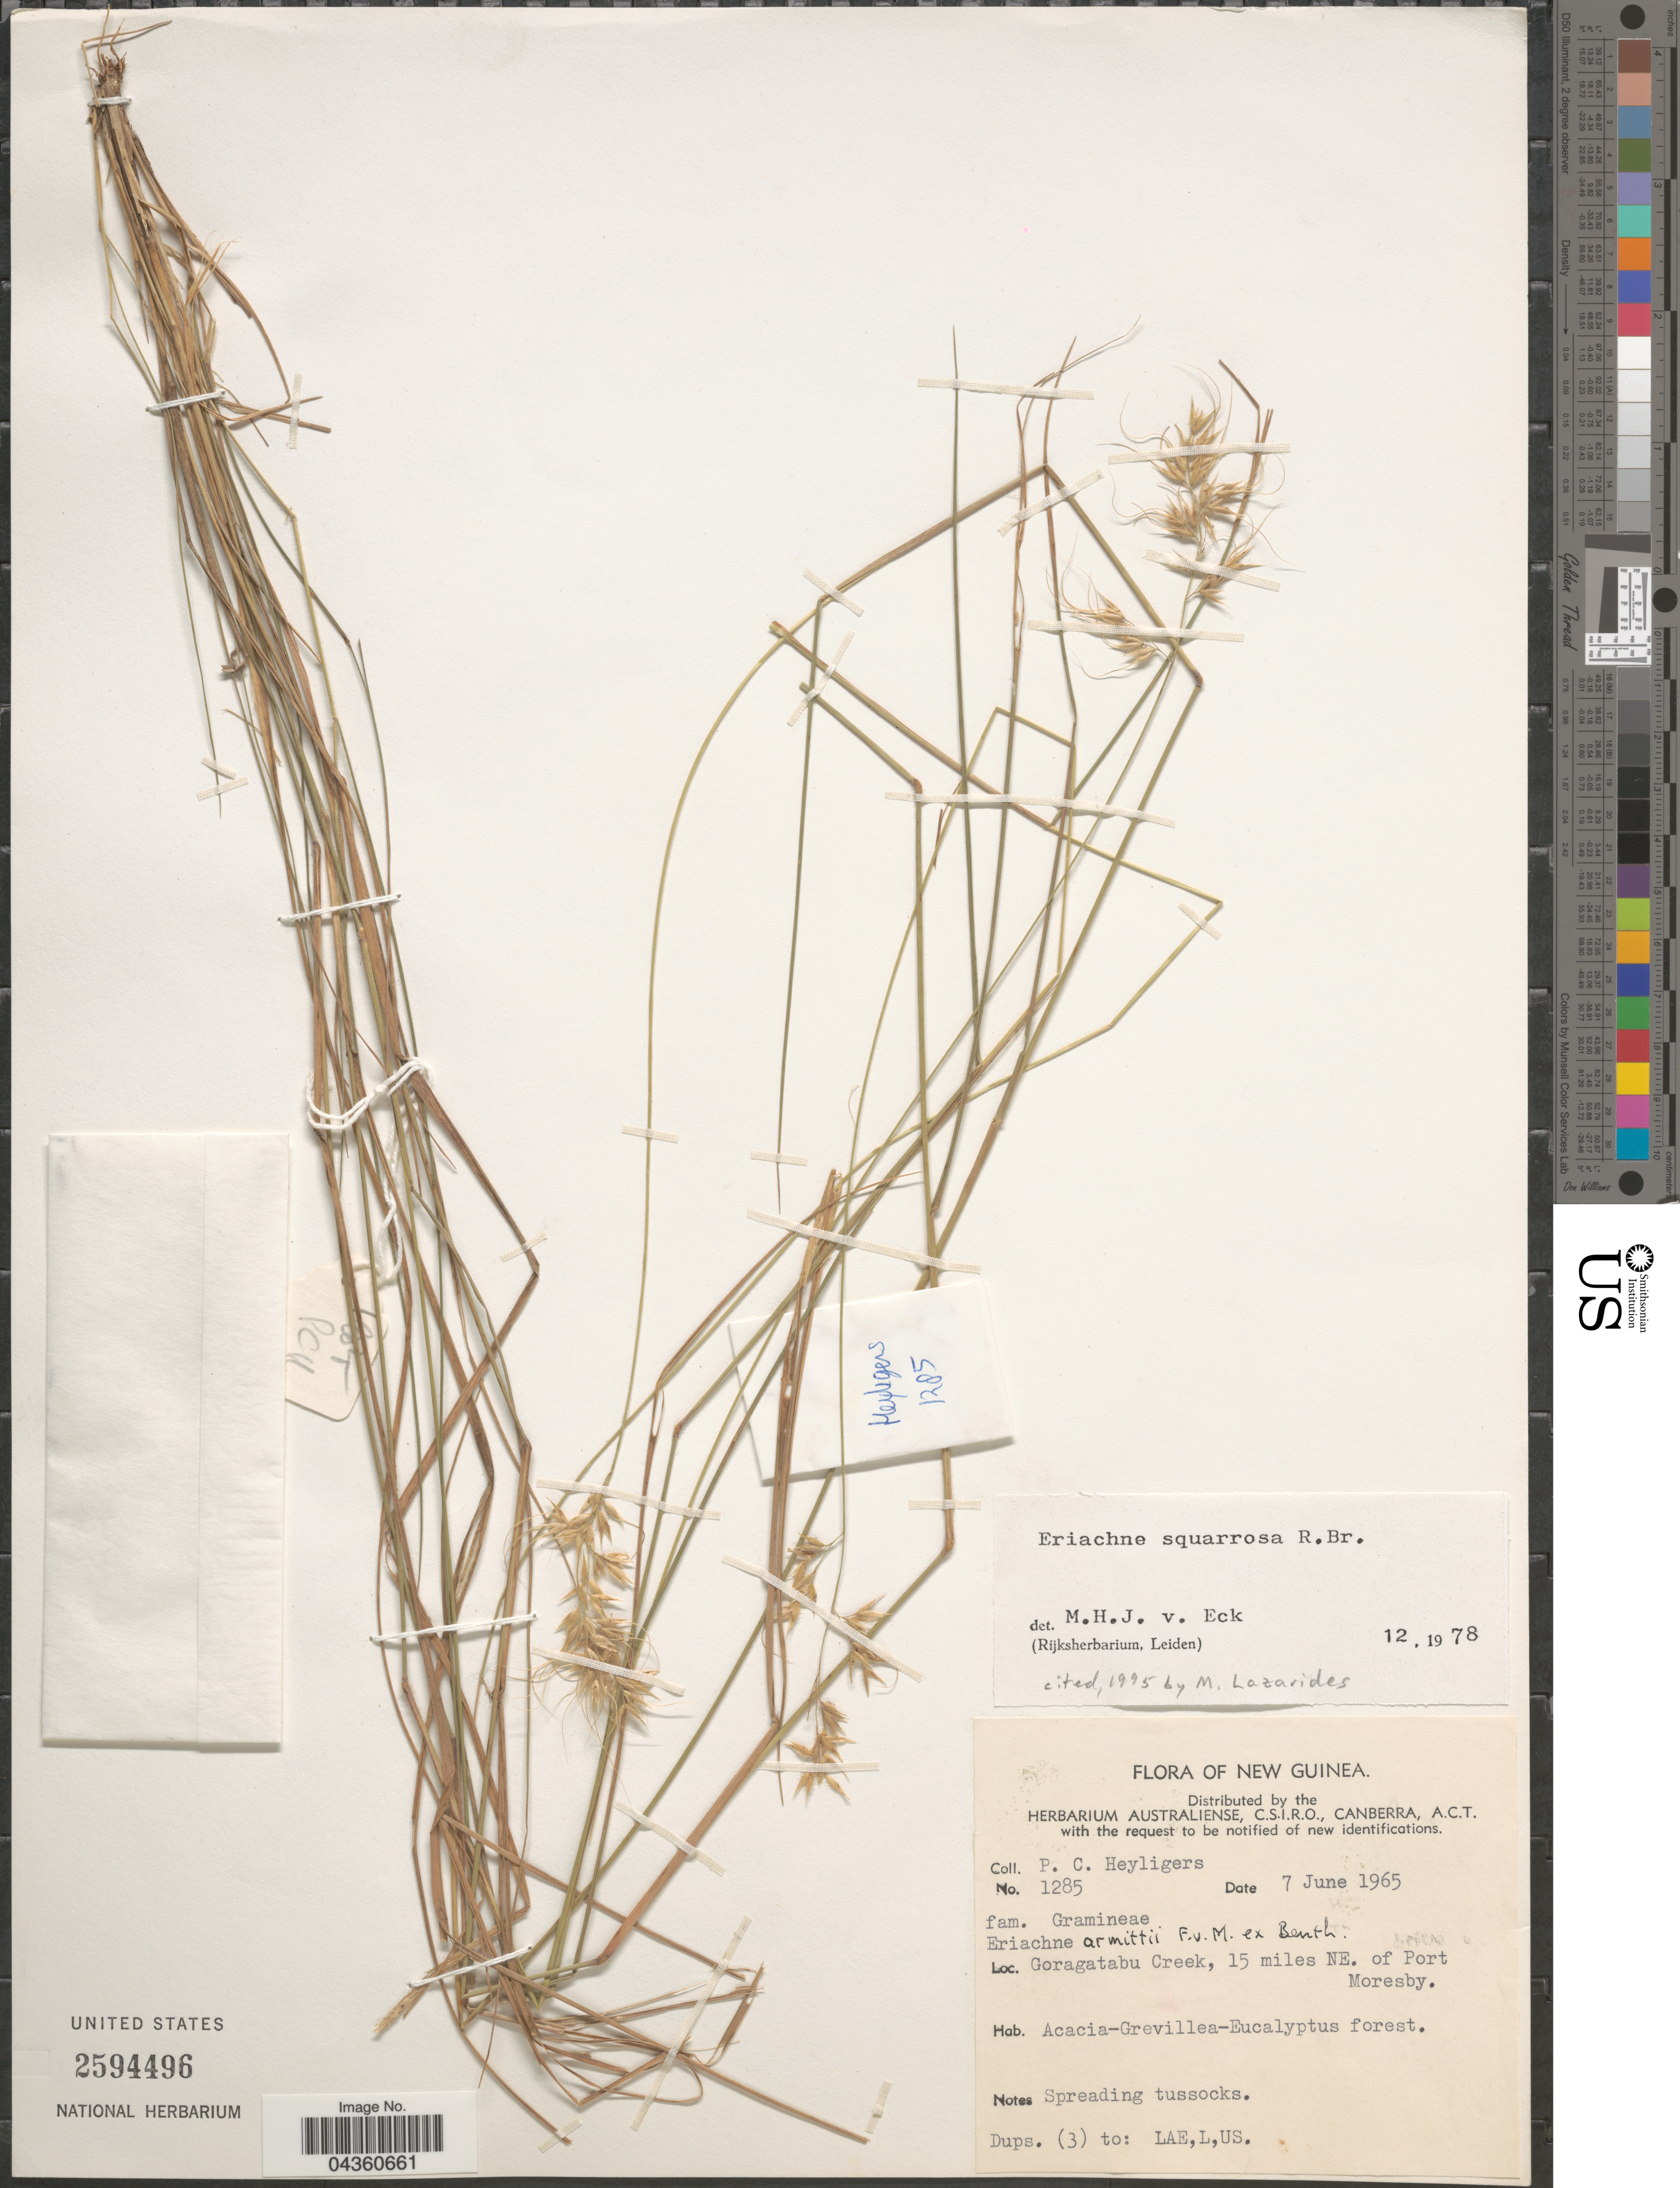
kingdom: Plantae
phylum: Tracheophyta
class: Liliopsida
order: Poales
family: Poaceae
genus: Eriachne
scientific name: Eriachne triseta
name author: Nees ex Steud.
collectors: P. Heyligers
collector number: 1285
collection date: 1965-06-07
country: Papua New Guinea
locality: New Guinea. Goragatabu Creek, 15 miles NE. of Port Moresby. Acacia-Grevillea-Eucalyptus forest.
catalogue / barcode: US 2594496